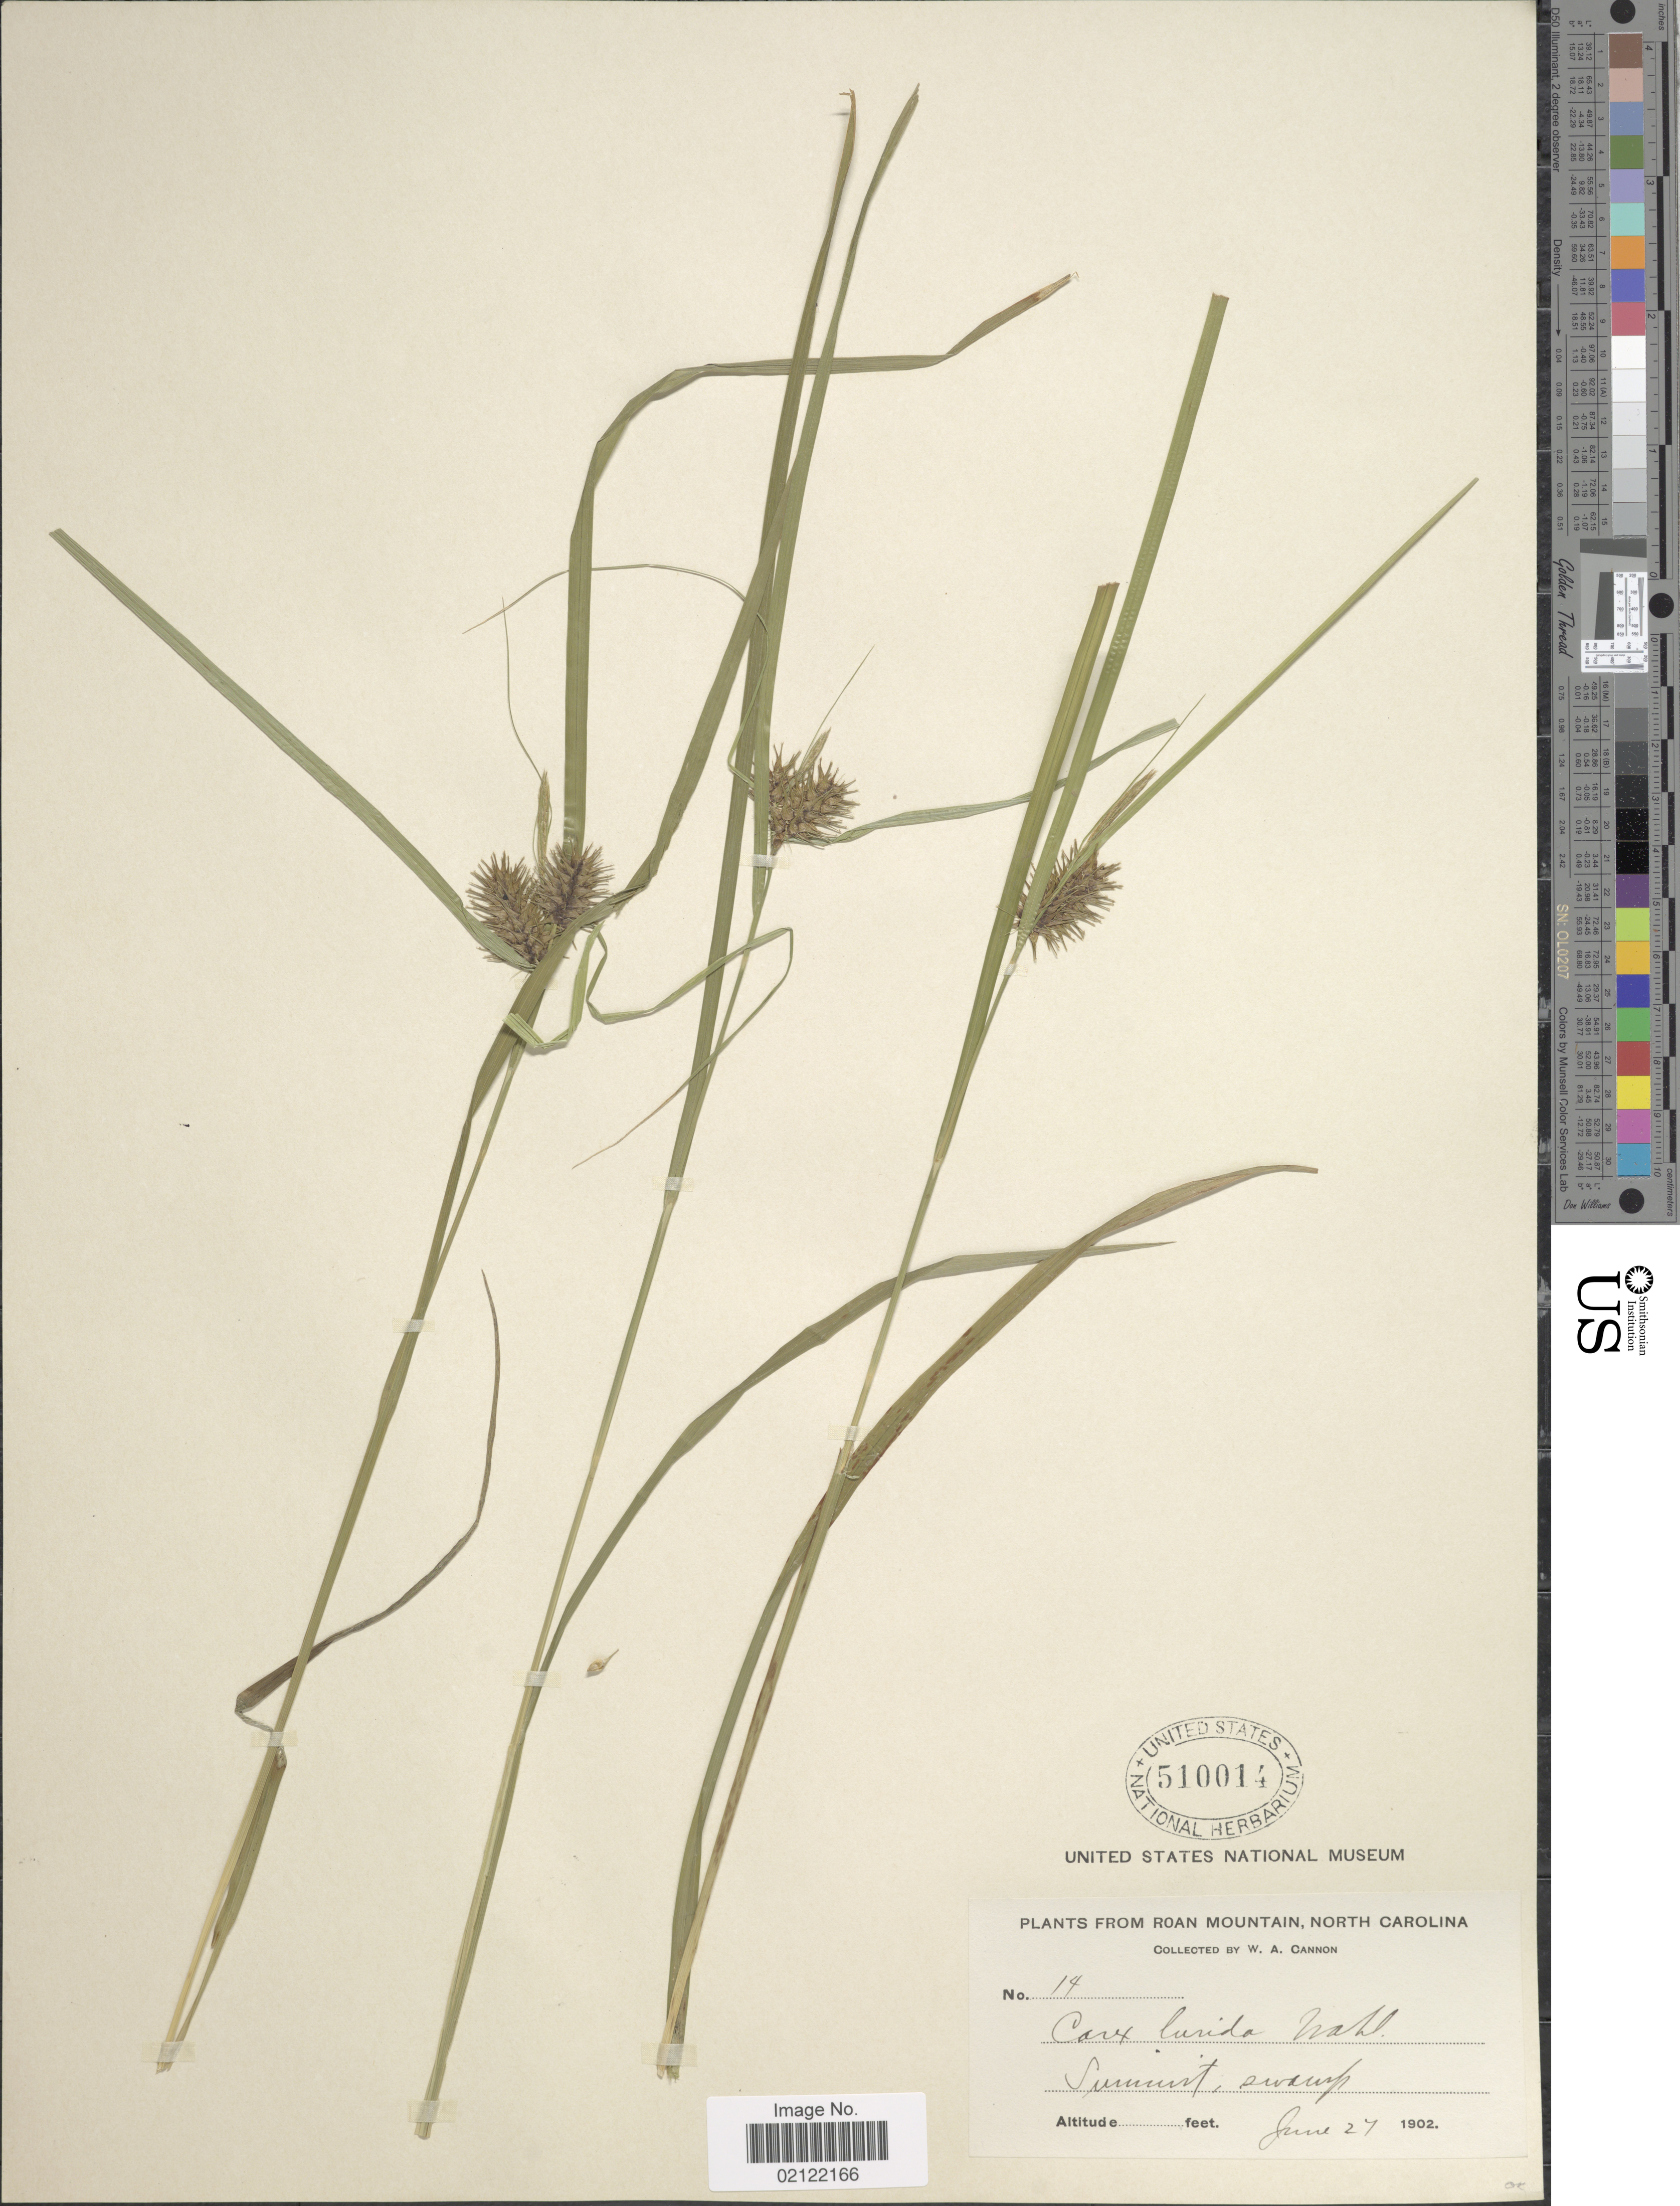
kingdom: Plantae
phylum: Tracheophyta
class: Liliopsida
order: Poales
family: Cyperaceae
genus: Carex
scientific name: Carex lurida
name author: Wahlenb.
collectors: W. Cannon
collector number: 14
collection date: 1902-06-27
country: United States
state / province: North Carolina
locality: Roan Mountain. Summit, swamp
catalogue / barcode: US 510014